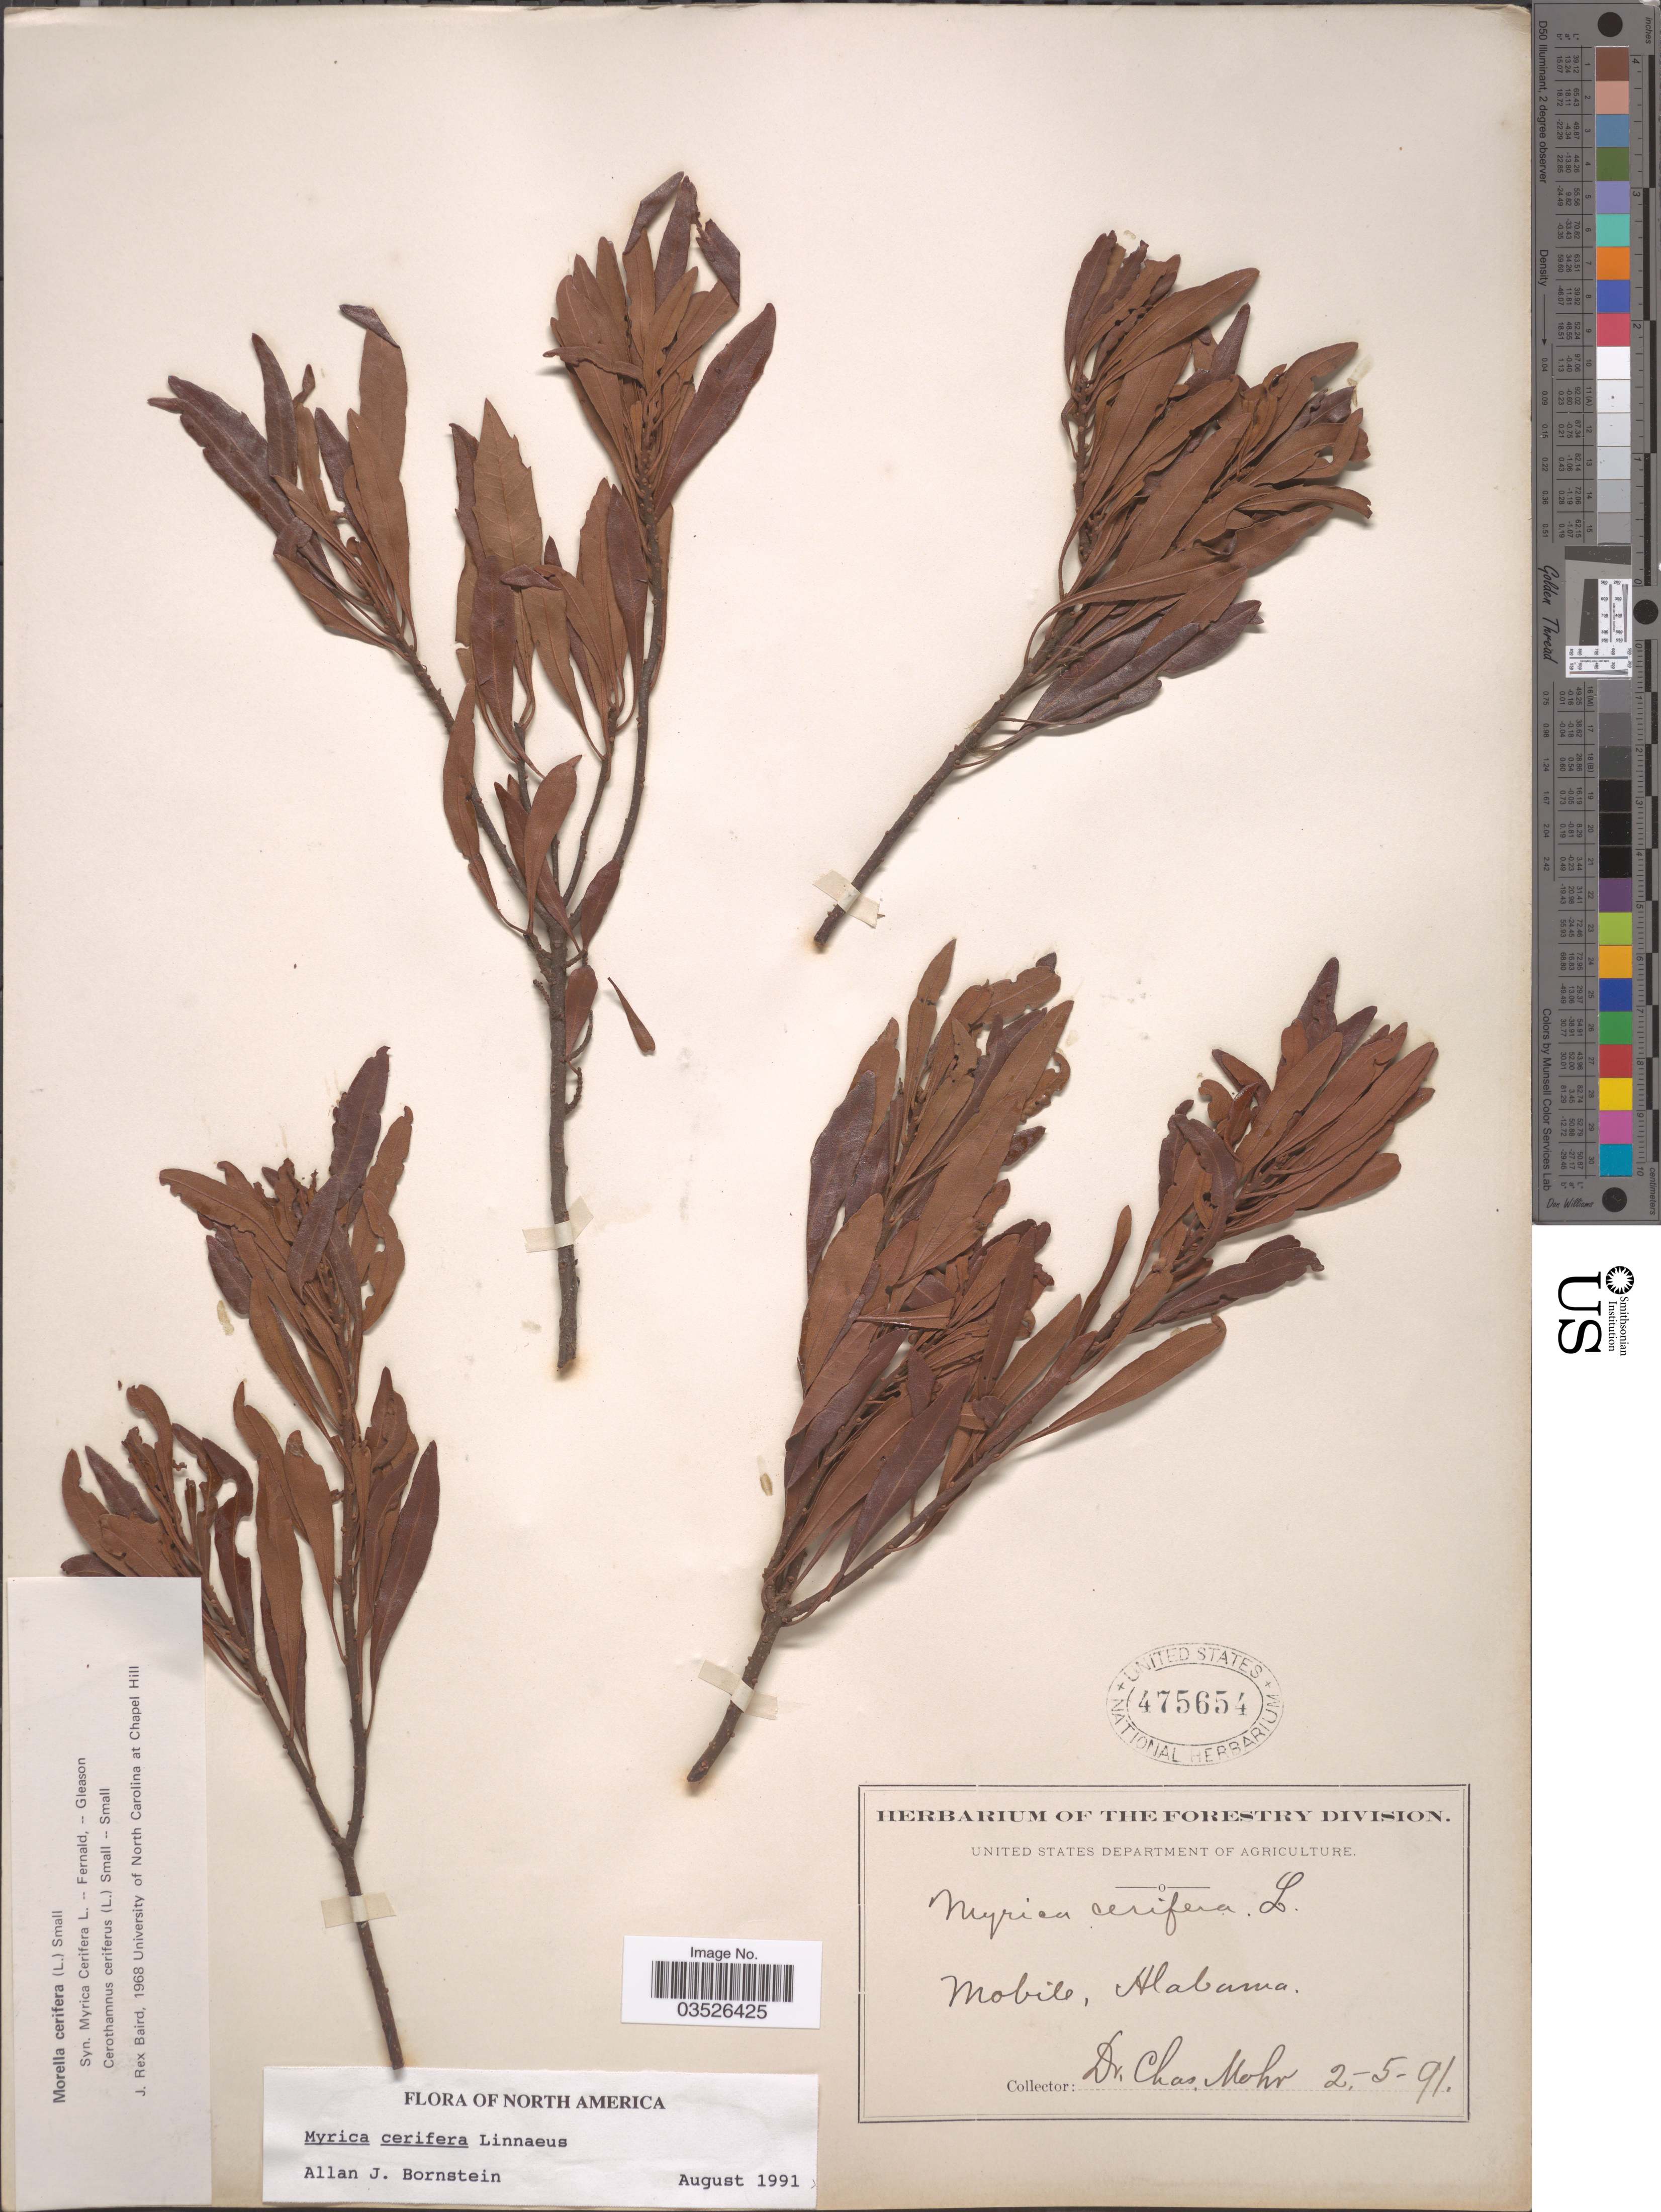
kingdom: Plantae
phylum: Tracheophyta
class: Magnoliopsida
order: Fagales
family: Myricaceae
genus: Morella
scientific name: Morella cerifera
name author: (L.) Small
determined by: Baird, James Rex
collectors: Mohr, C. T. (herbarium)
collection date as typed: Transcribed d/m/y: 5/2/91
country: United States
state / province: Alabama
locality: Mobile.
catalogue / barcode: US 475654